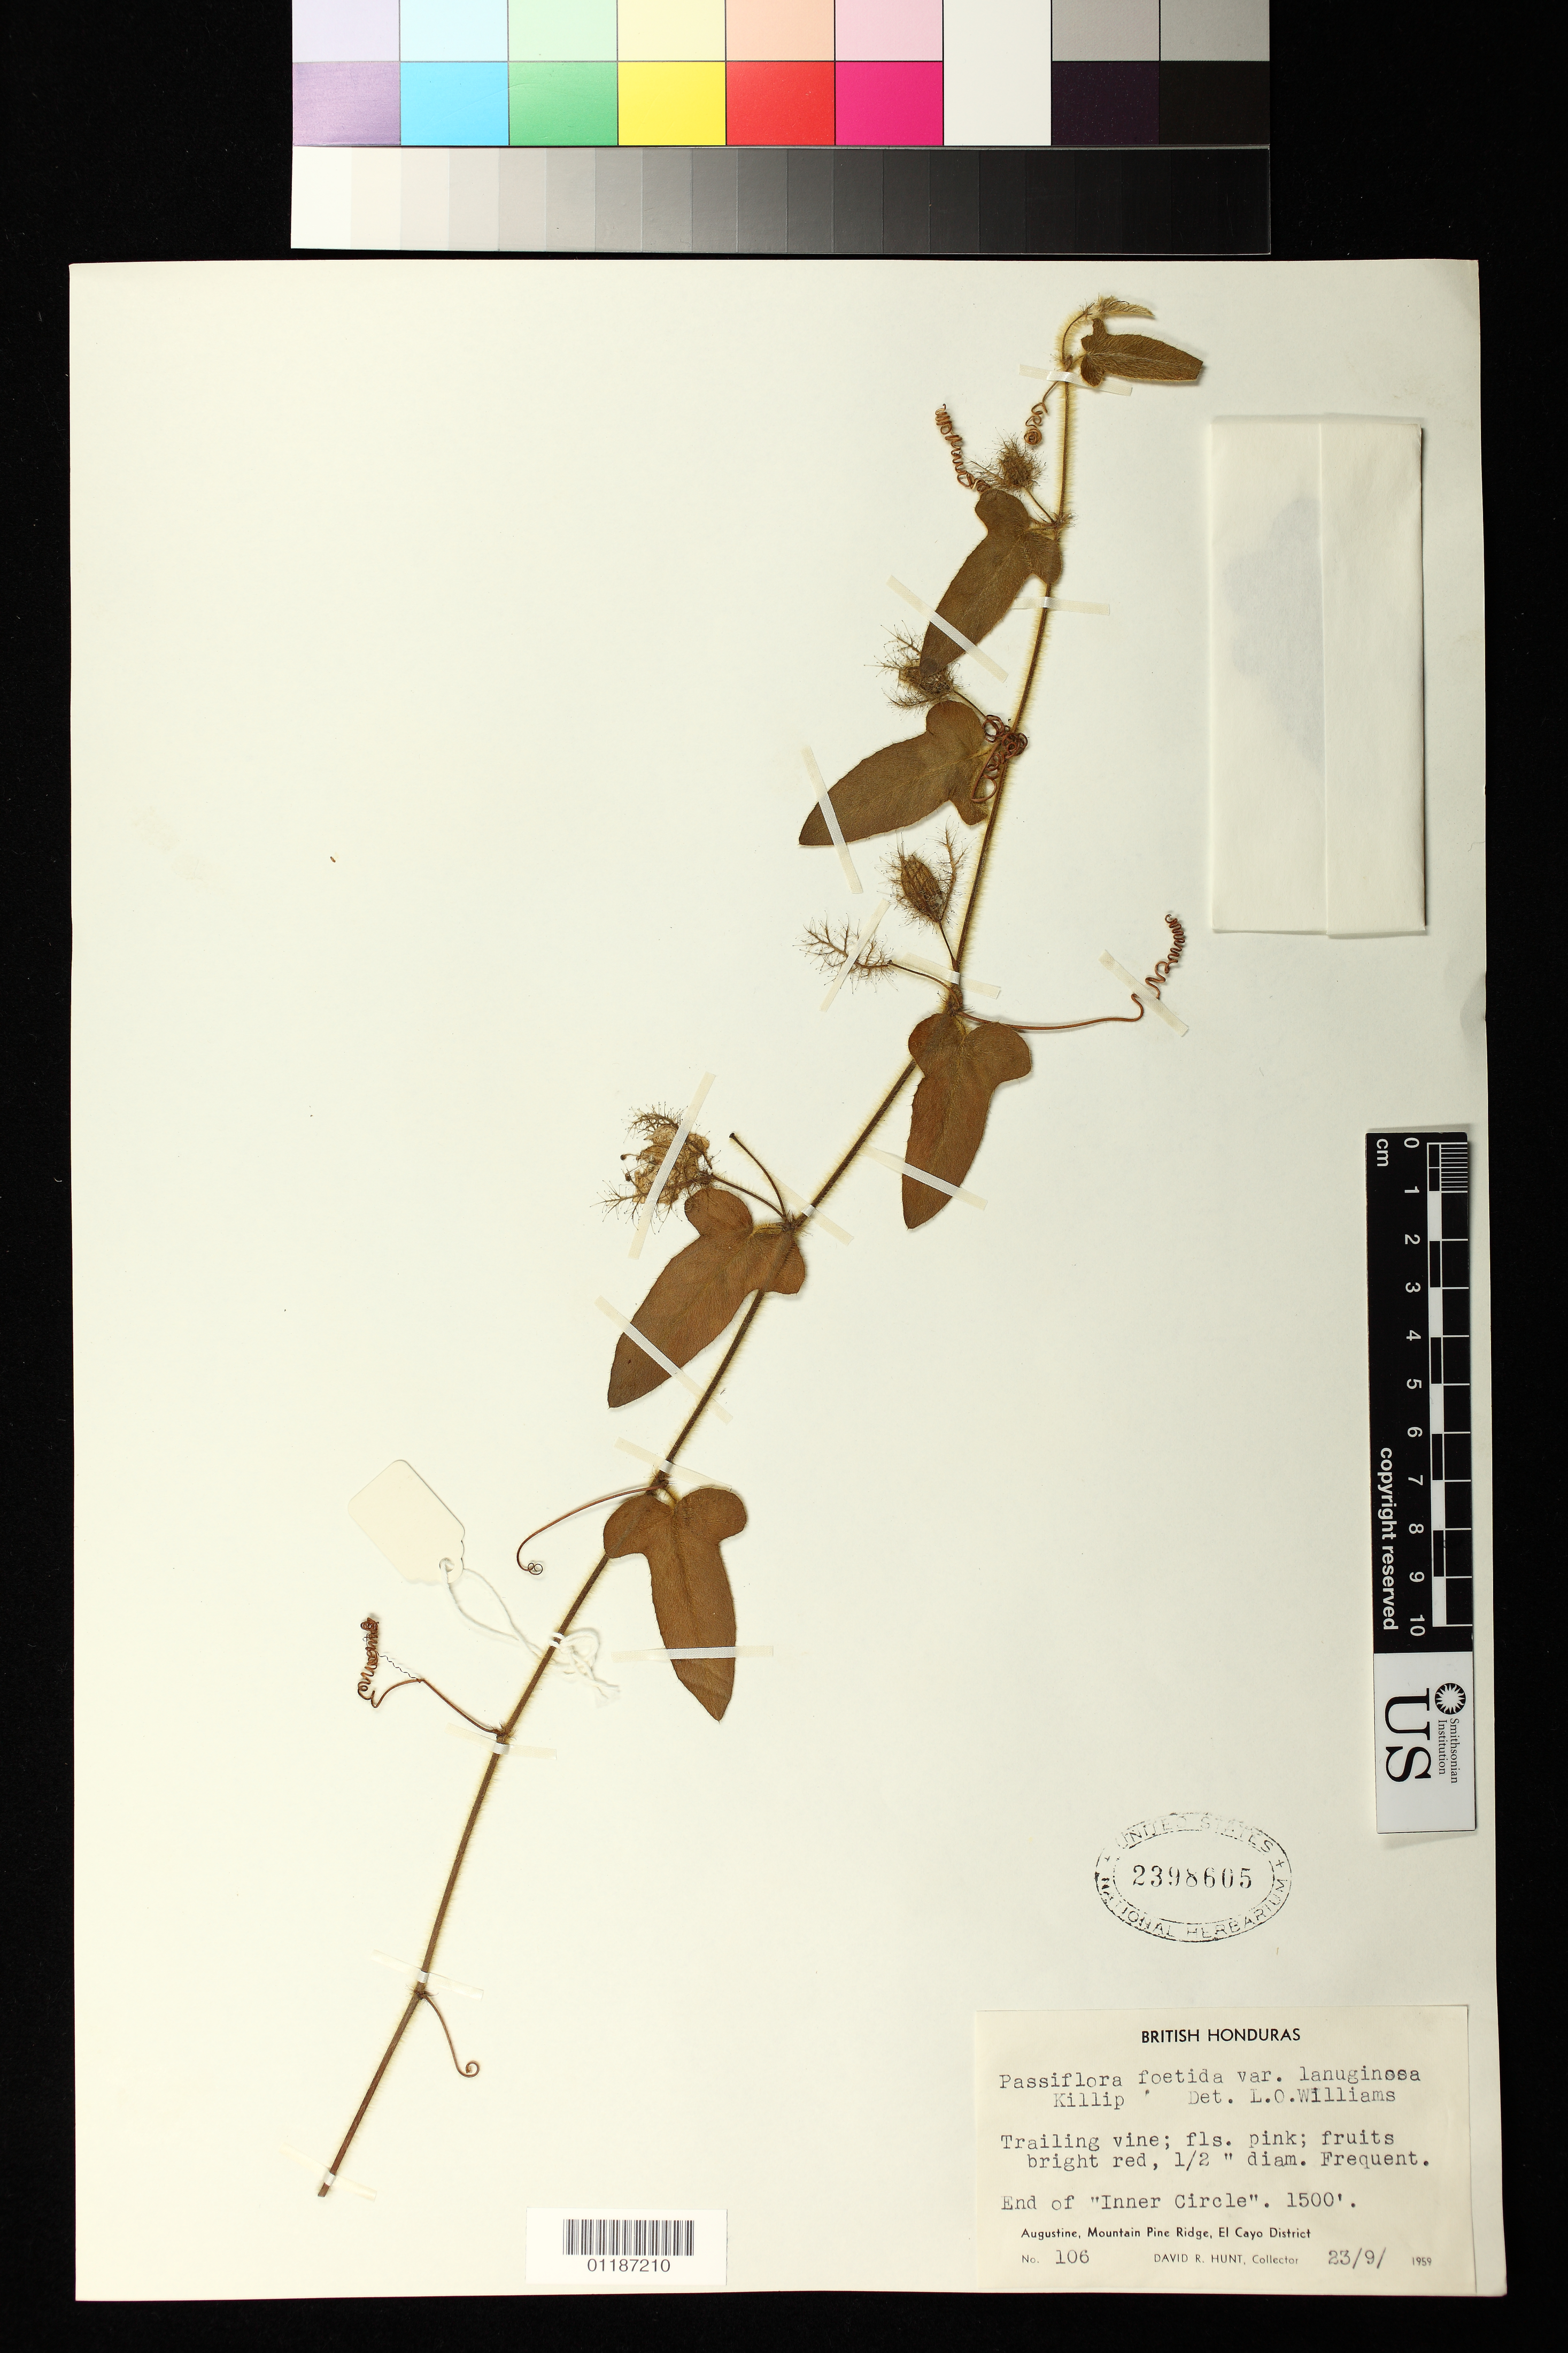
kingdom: Plantae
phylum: Tracheophyta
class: Magnoliopsida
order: Malpighiales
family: Passifloraceae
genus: Passiflora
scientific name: Passiflora foetida var. lanuginosa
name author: Killip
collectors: D. R. Hunt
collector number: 106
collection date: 1959-09-23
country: Belize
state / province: Cayo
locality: Augustine, Mountain Pine Ridge, El Cayo District, End of "Inner Circle"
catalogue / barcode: US 2398605